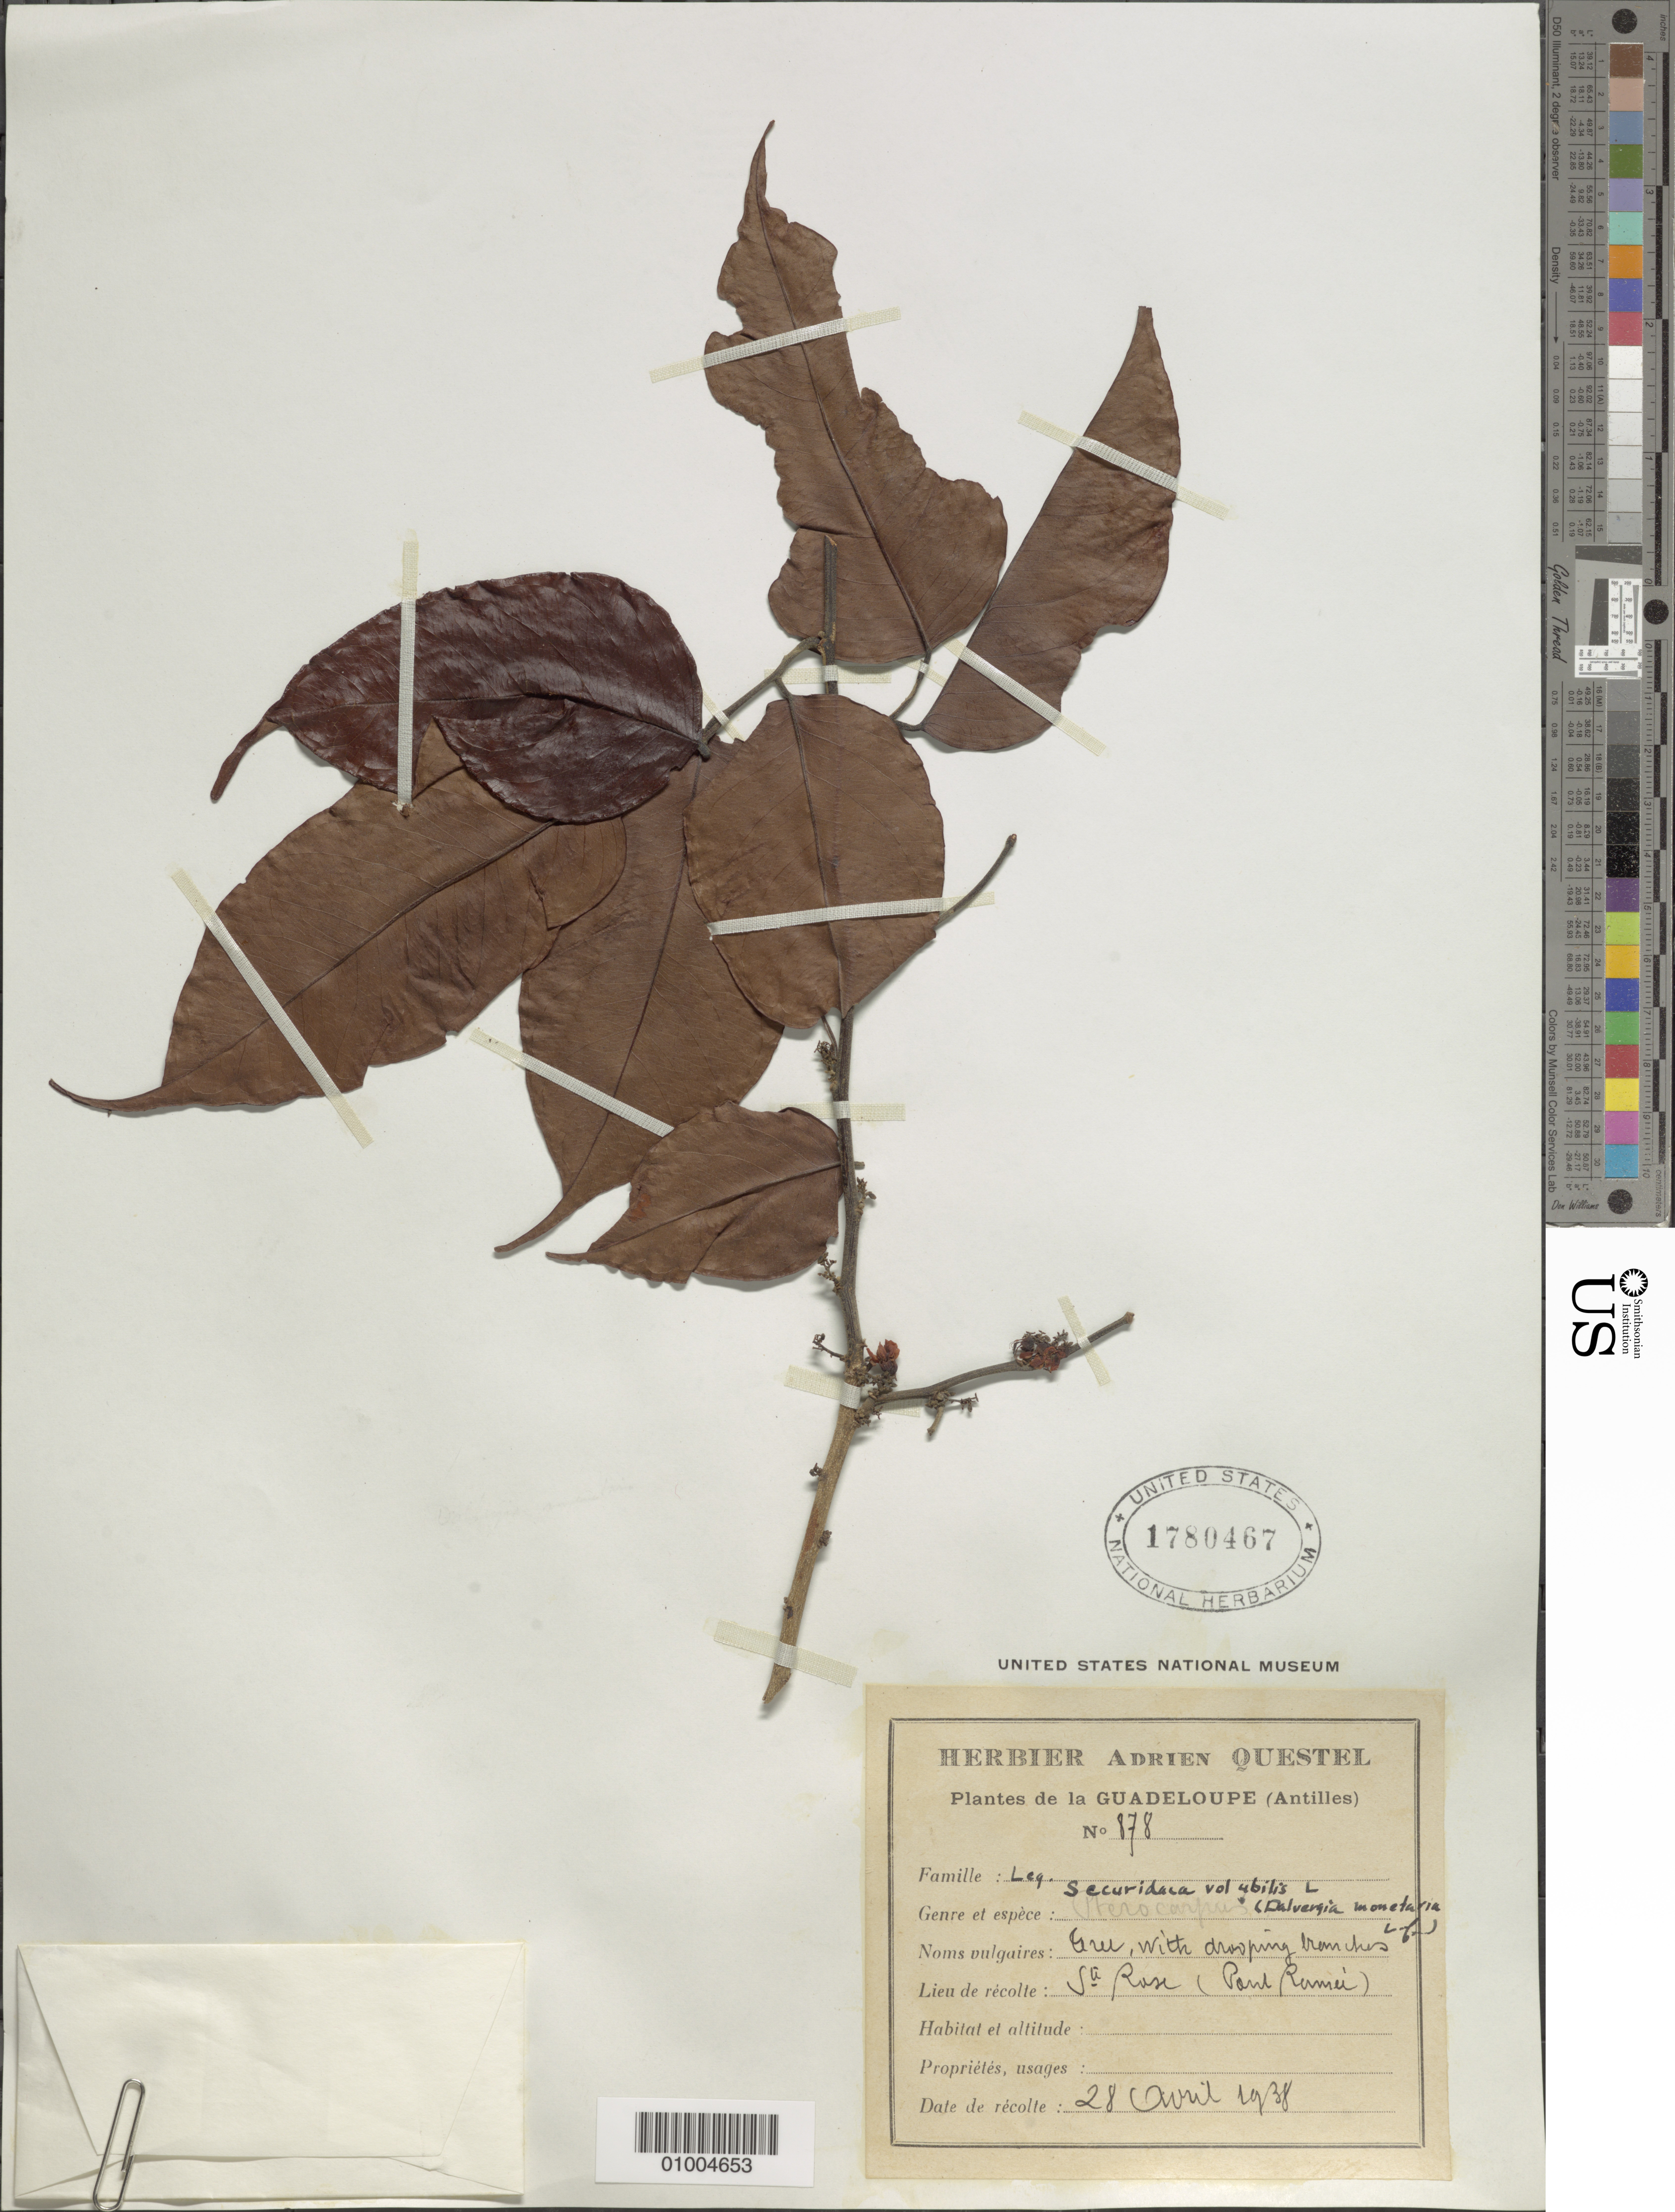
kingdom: Plantae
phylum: Tracheophyta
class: Magnoliopsida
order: Fabales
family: Polygalaceae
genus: Securidaca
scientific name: Securidaca volubilis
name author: L.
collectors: A. Questel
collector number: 878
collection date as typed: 28 Oct 1938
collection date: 1938-10-28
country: Guadeloupe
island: Basse Terre [Guadeloupe]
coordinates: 0 N, 0 E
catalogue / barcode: US 1780467